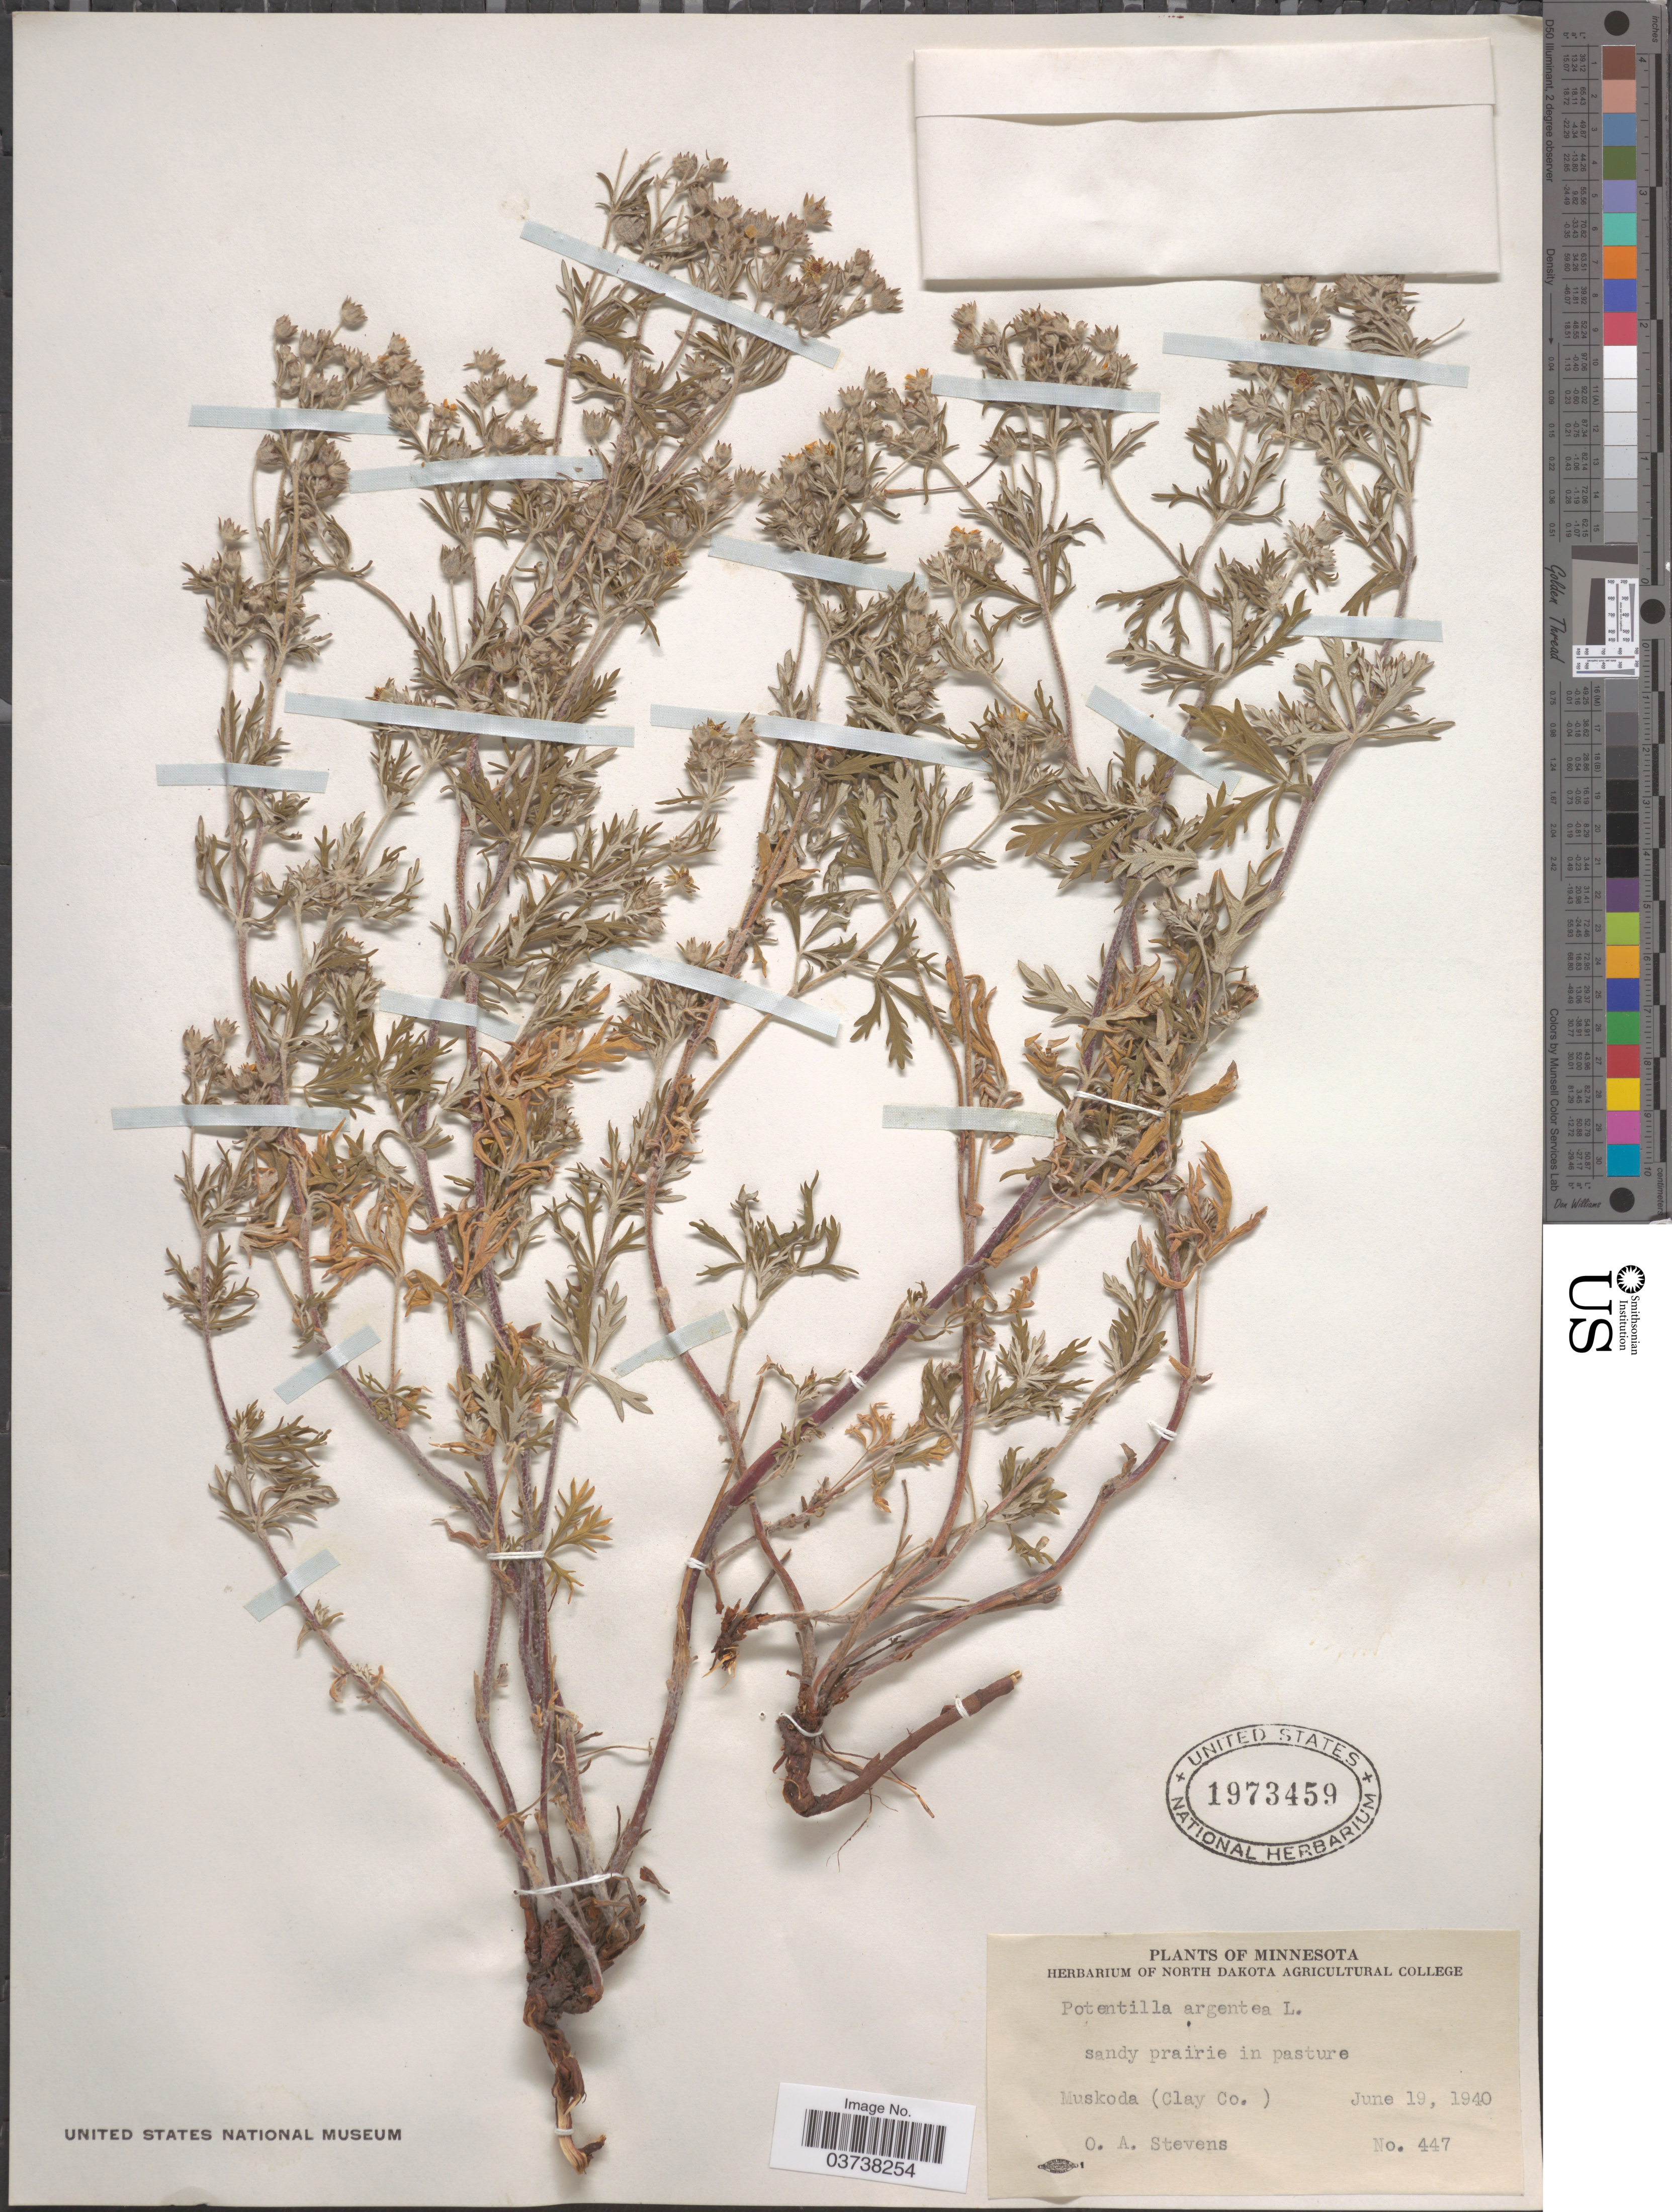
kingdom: Plantae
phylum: Tracheophyta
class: Magnoliopsida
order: Rosales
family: Rosaceae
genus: Potentilla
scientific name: Potentilla argentea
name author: L.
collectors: O. A. Stevens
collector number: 447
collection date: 1940-06-19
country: United States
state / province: Minnesota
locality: Muskoda (Clay Co.).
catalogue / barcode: US 1973459